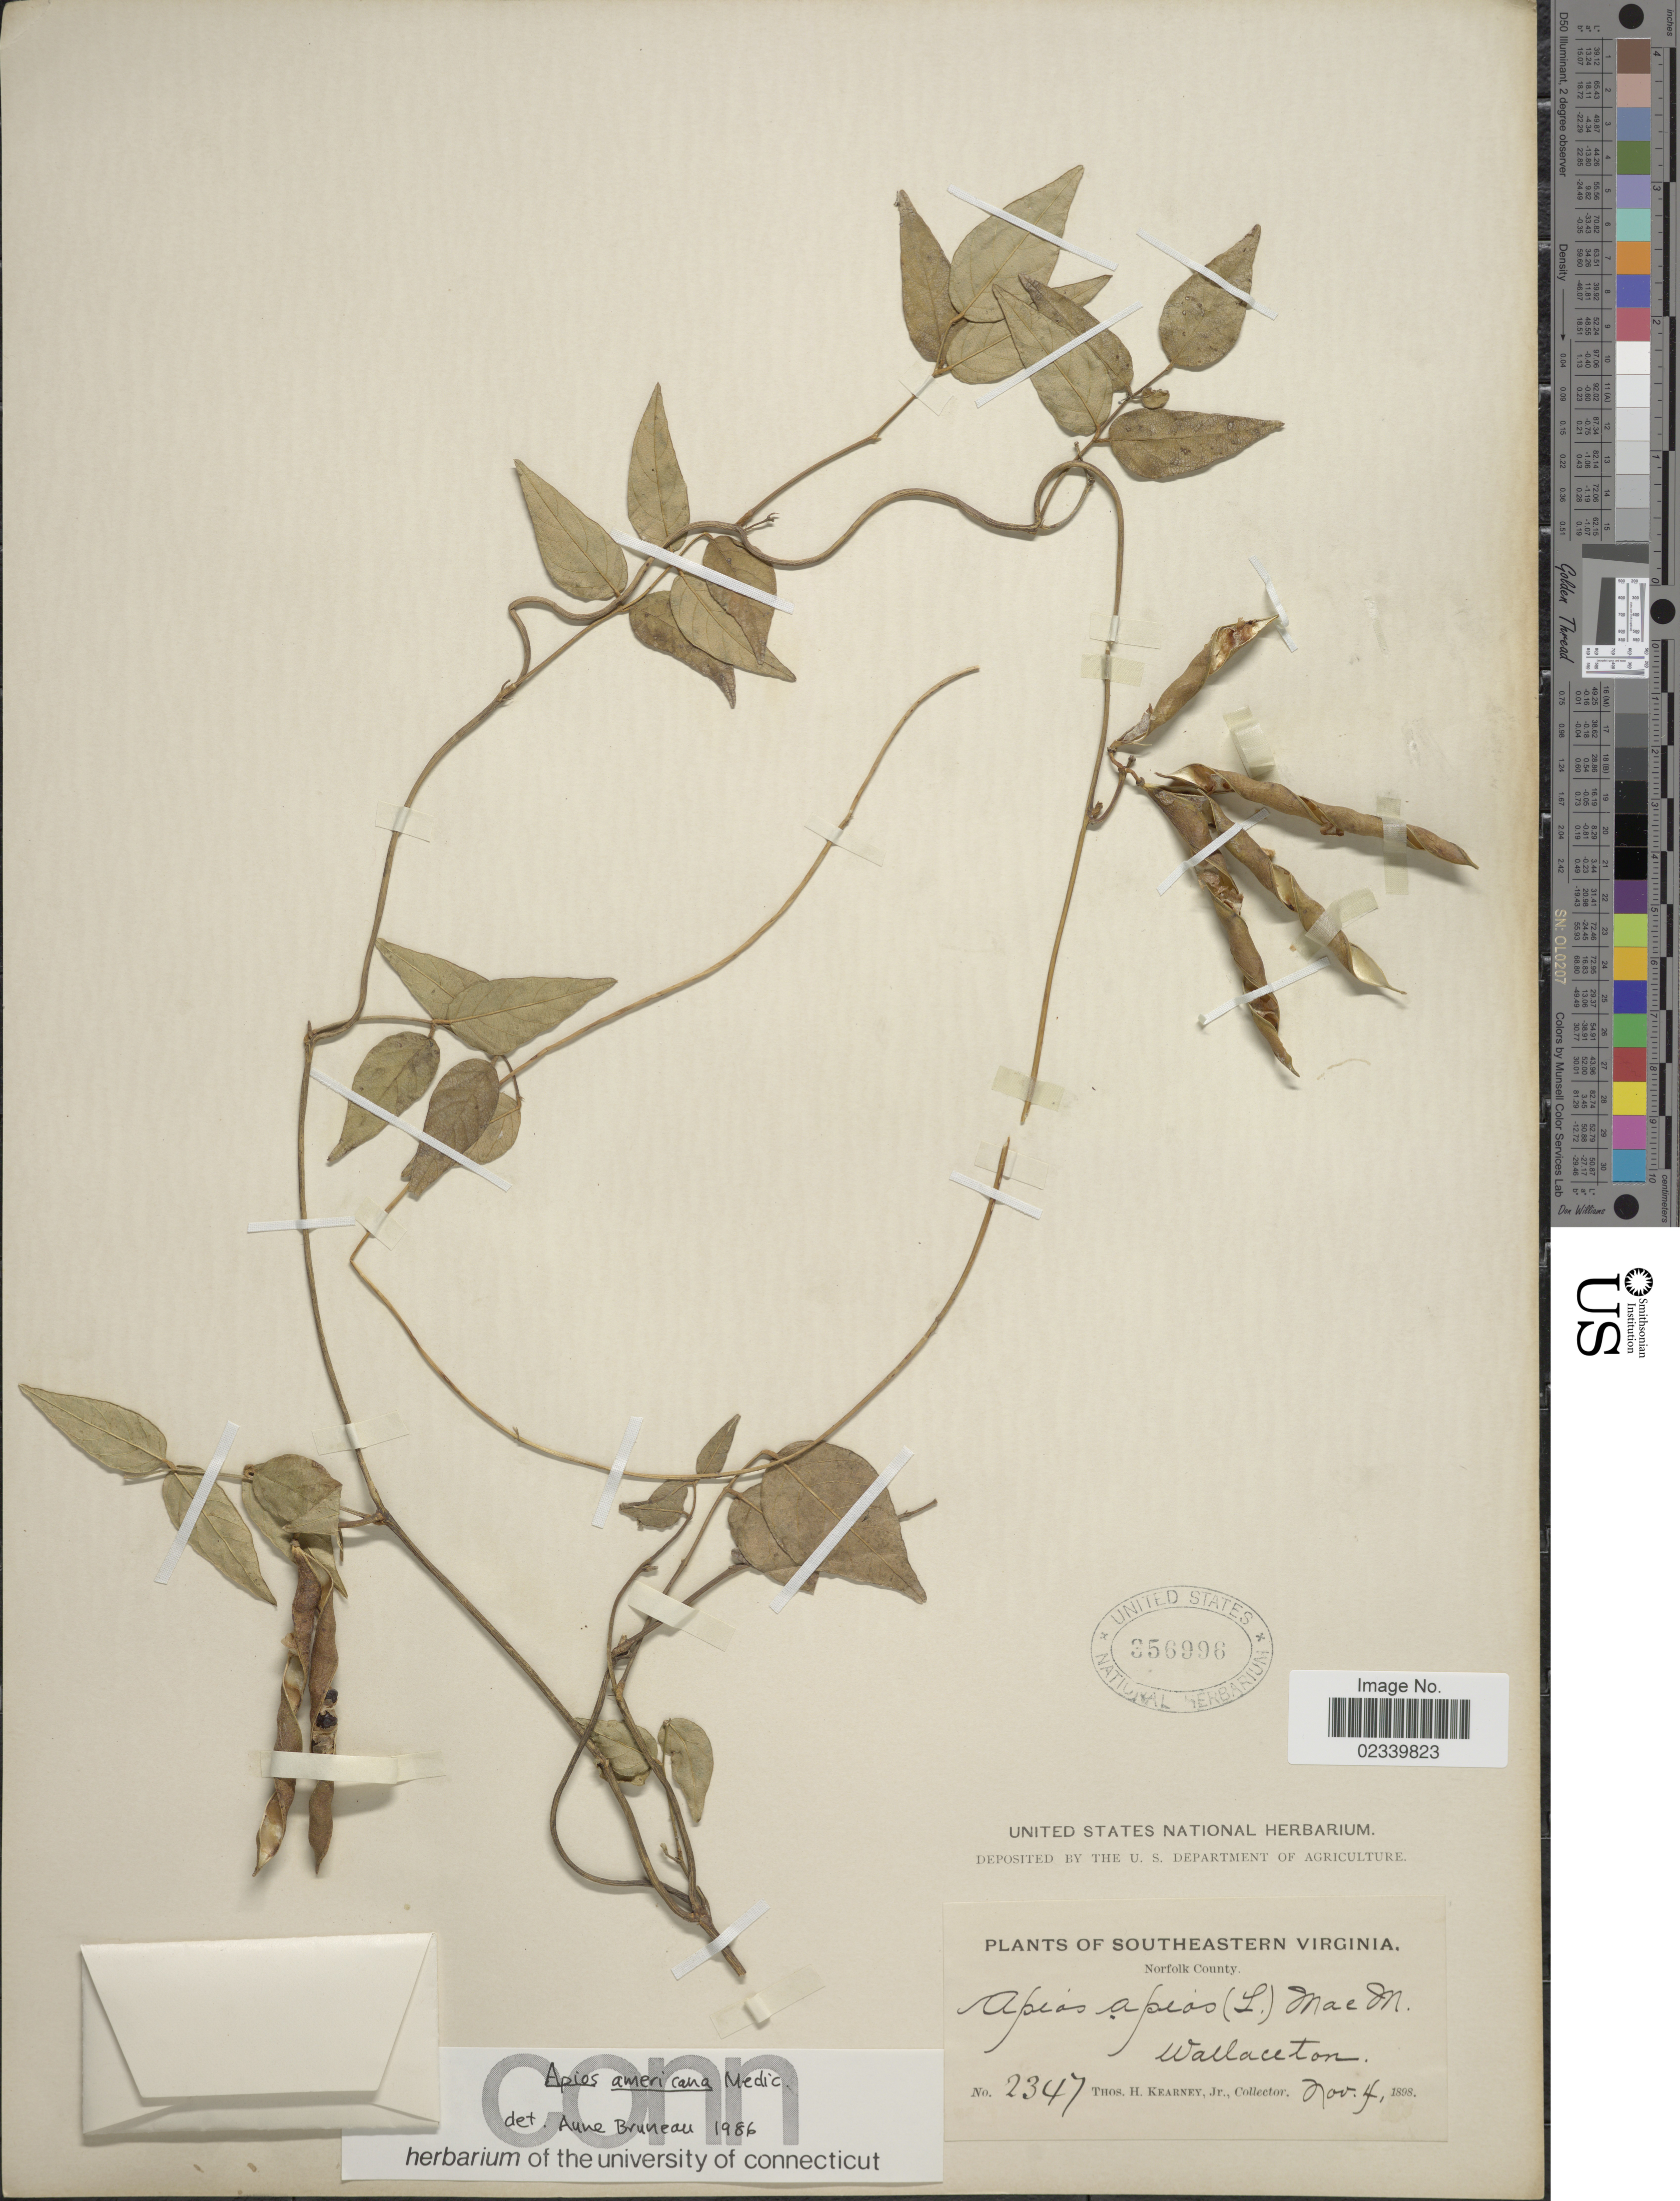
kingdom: Plantae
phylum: Tracheophyta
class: Magnoliopsida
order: Fabales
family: Fabaceae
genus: Apios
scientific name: Apios americana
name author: Medik.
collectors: T. H. Kearney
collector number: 2347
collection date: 1898-11-04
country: United States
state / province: Virginia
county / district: City of Norfolk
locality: Southeastern Virginia. Wallaceton. Norfolk County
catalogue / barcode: US 356996